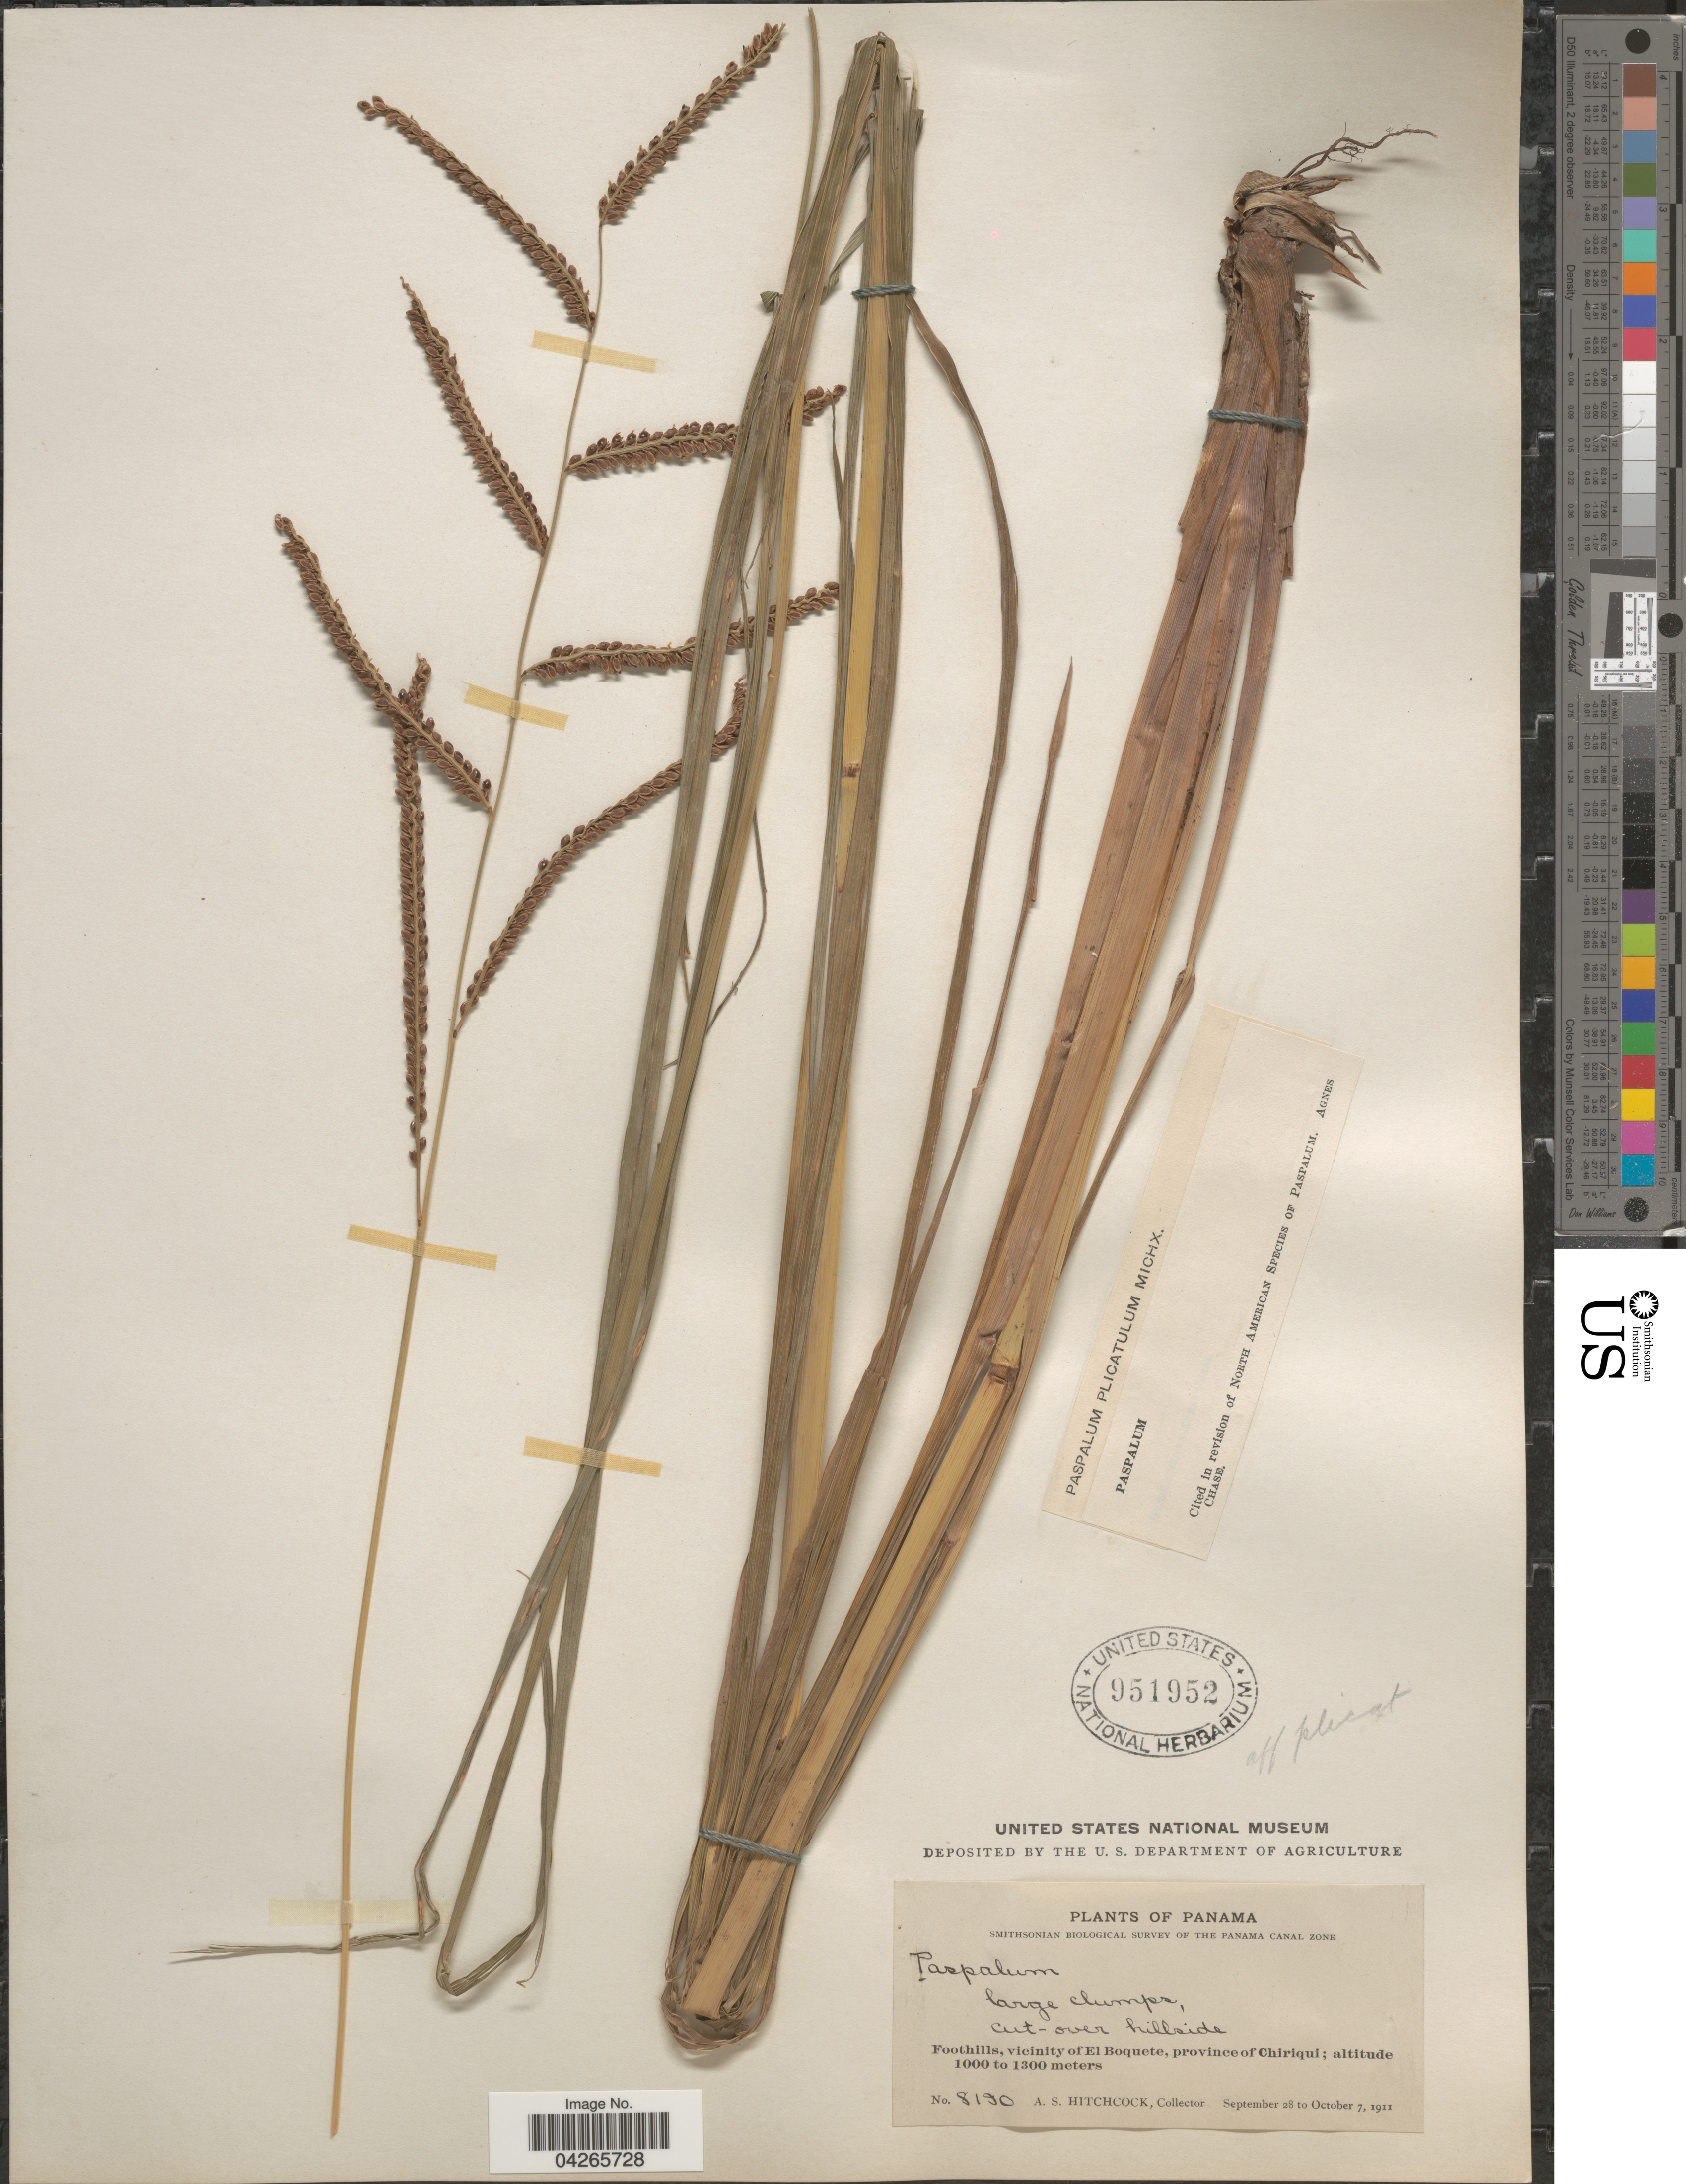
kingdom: Plantae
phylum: Tracheophyta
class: Liliopsida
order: Poales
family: Poaceae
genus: Paspalum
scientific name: Paspalum plicatulum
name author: Michx.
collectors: A. S. Hitchcock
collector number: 8190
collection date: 1911-09-28/1911-10-07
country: Panama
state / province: Chiriqui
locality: Smithsonian Biological Survey of the Panama Canal Zone. Cut-over hillside. Foothills, vicinity of El Boquete.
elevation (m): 1000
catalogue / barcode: US 951952